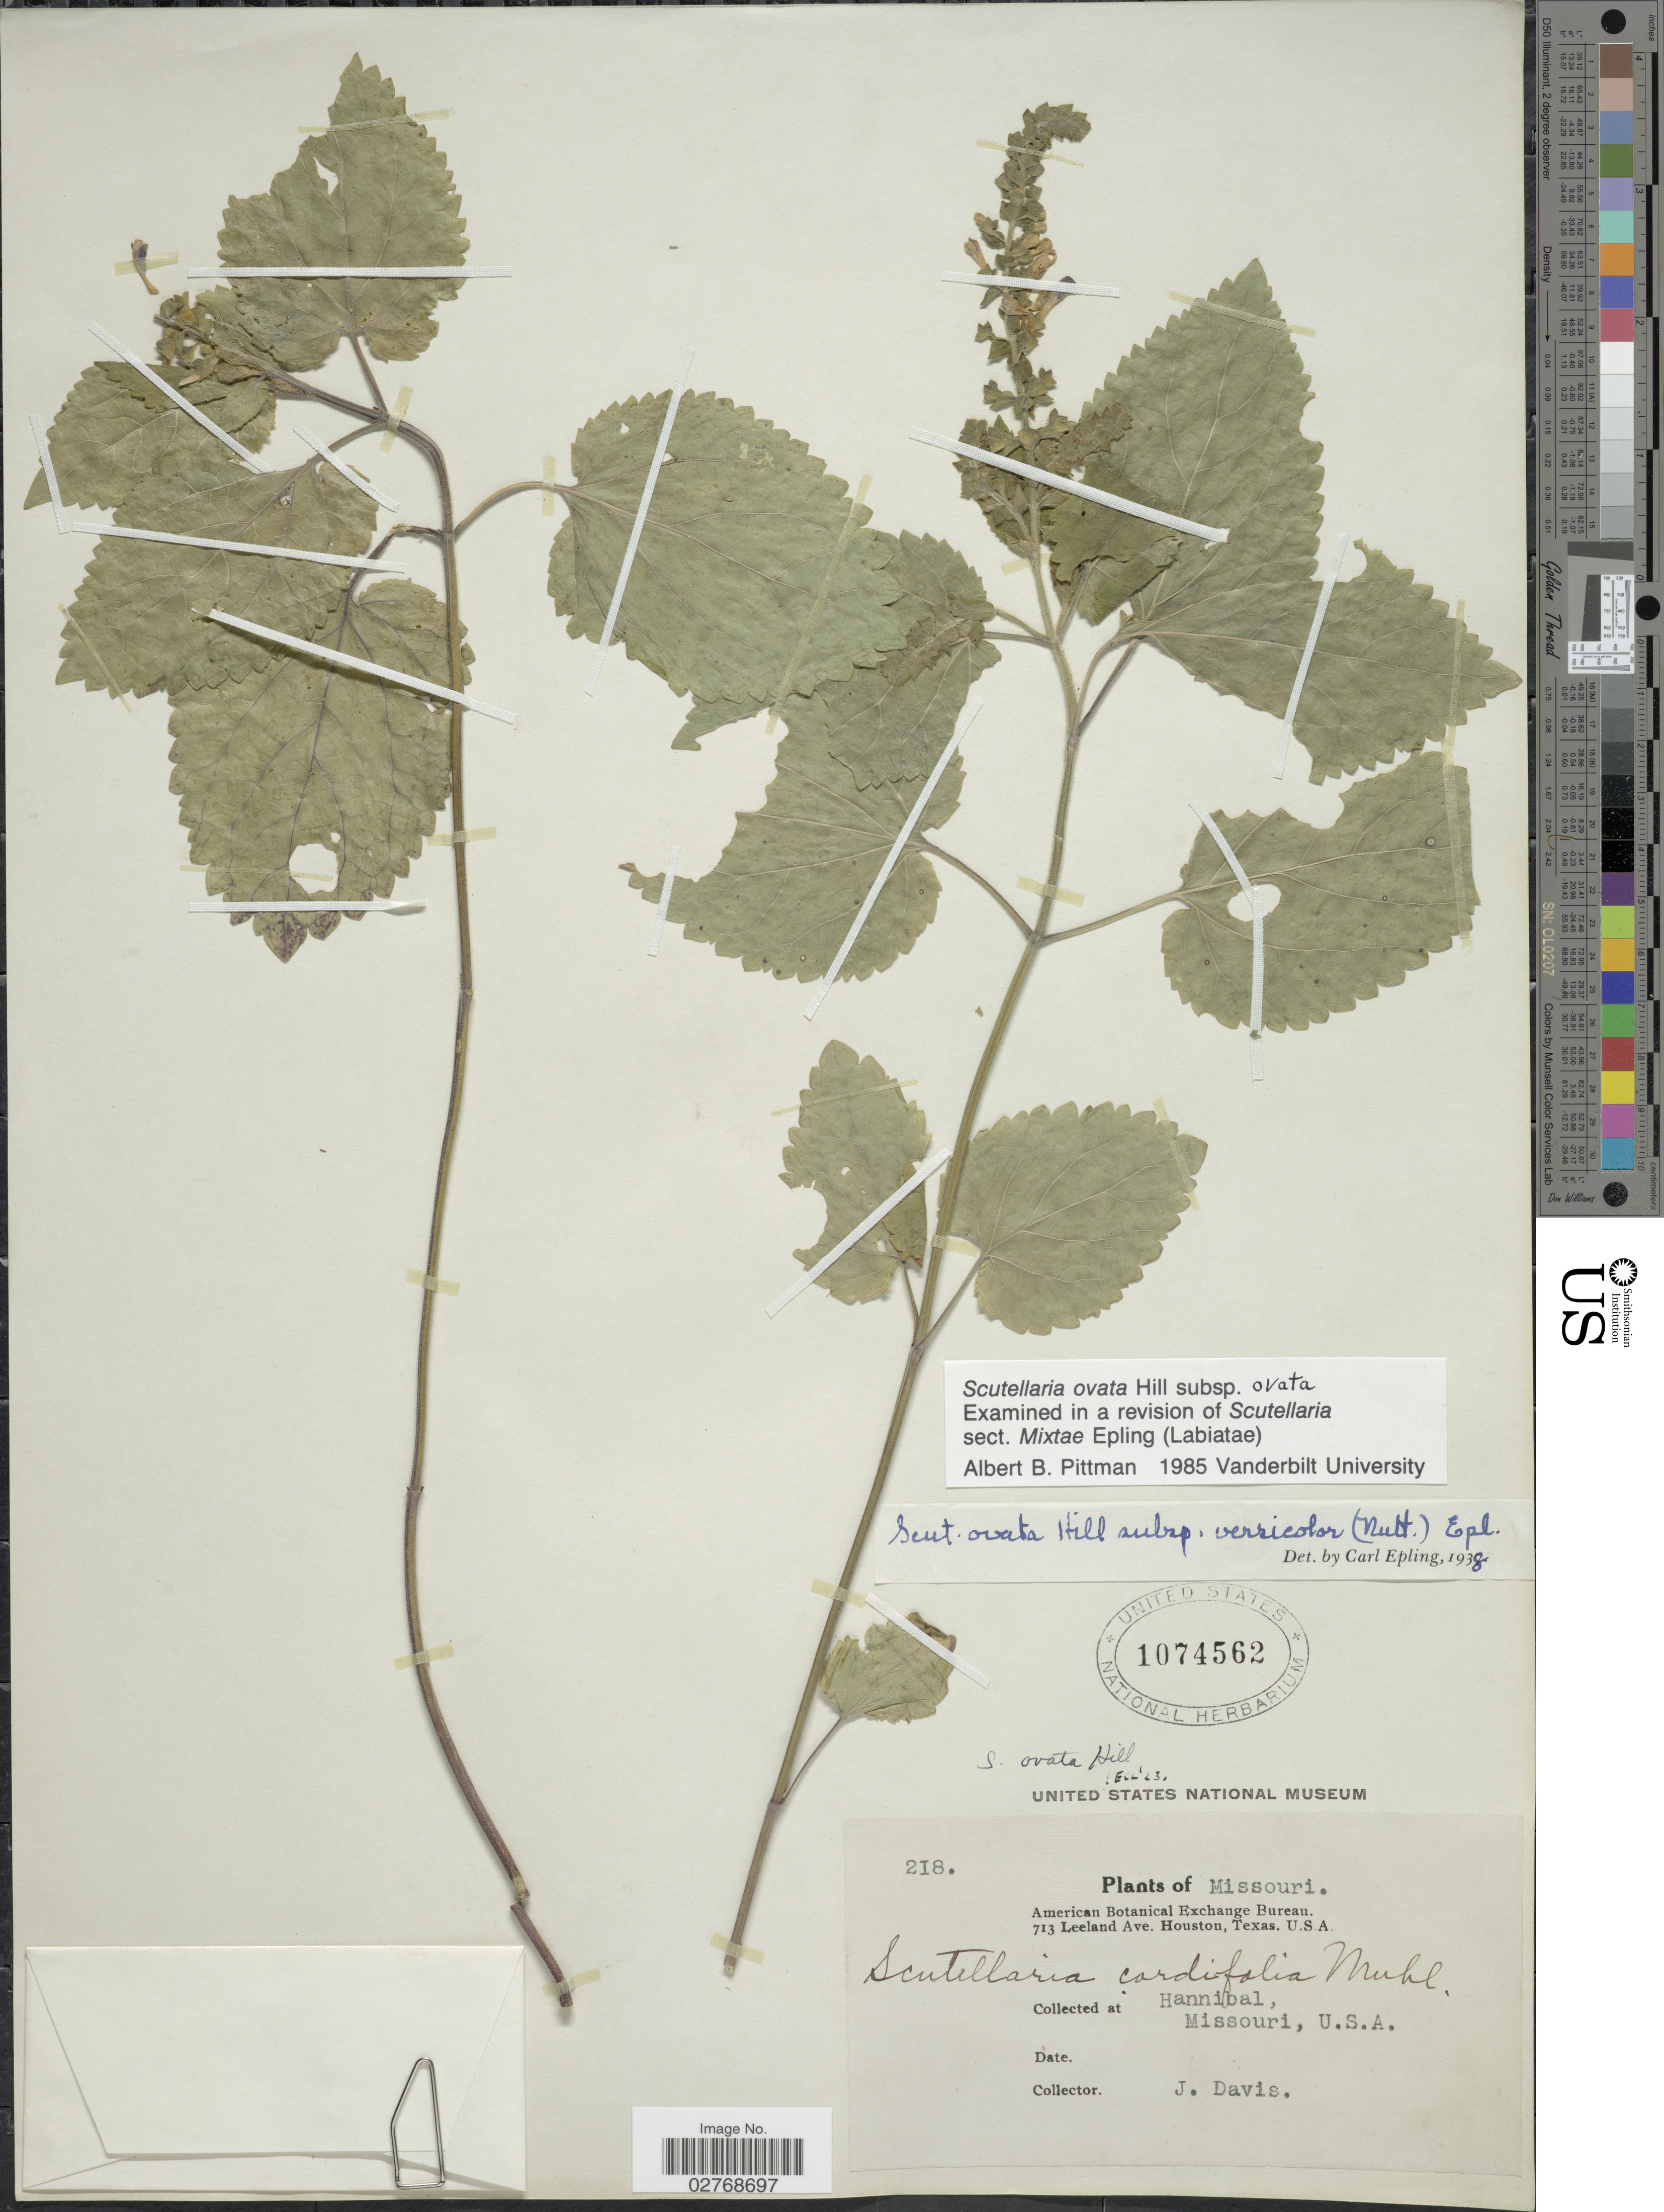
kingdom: Plantae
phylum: Tracheophyta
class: Magnoliopsida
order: Lamiales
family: Lamiaceae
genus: Scutellaria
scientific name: Scutellaria ovata subsp. versicolor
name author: (Nutt.) Epling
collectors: J. Davis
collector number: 218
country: United States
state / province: Missouri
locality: Hannibal.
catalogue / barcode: US 1074562